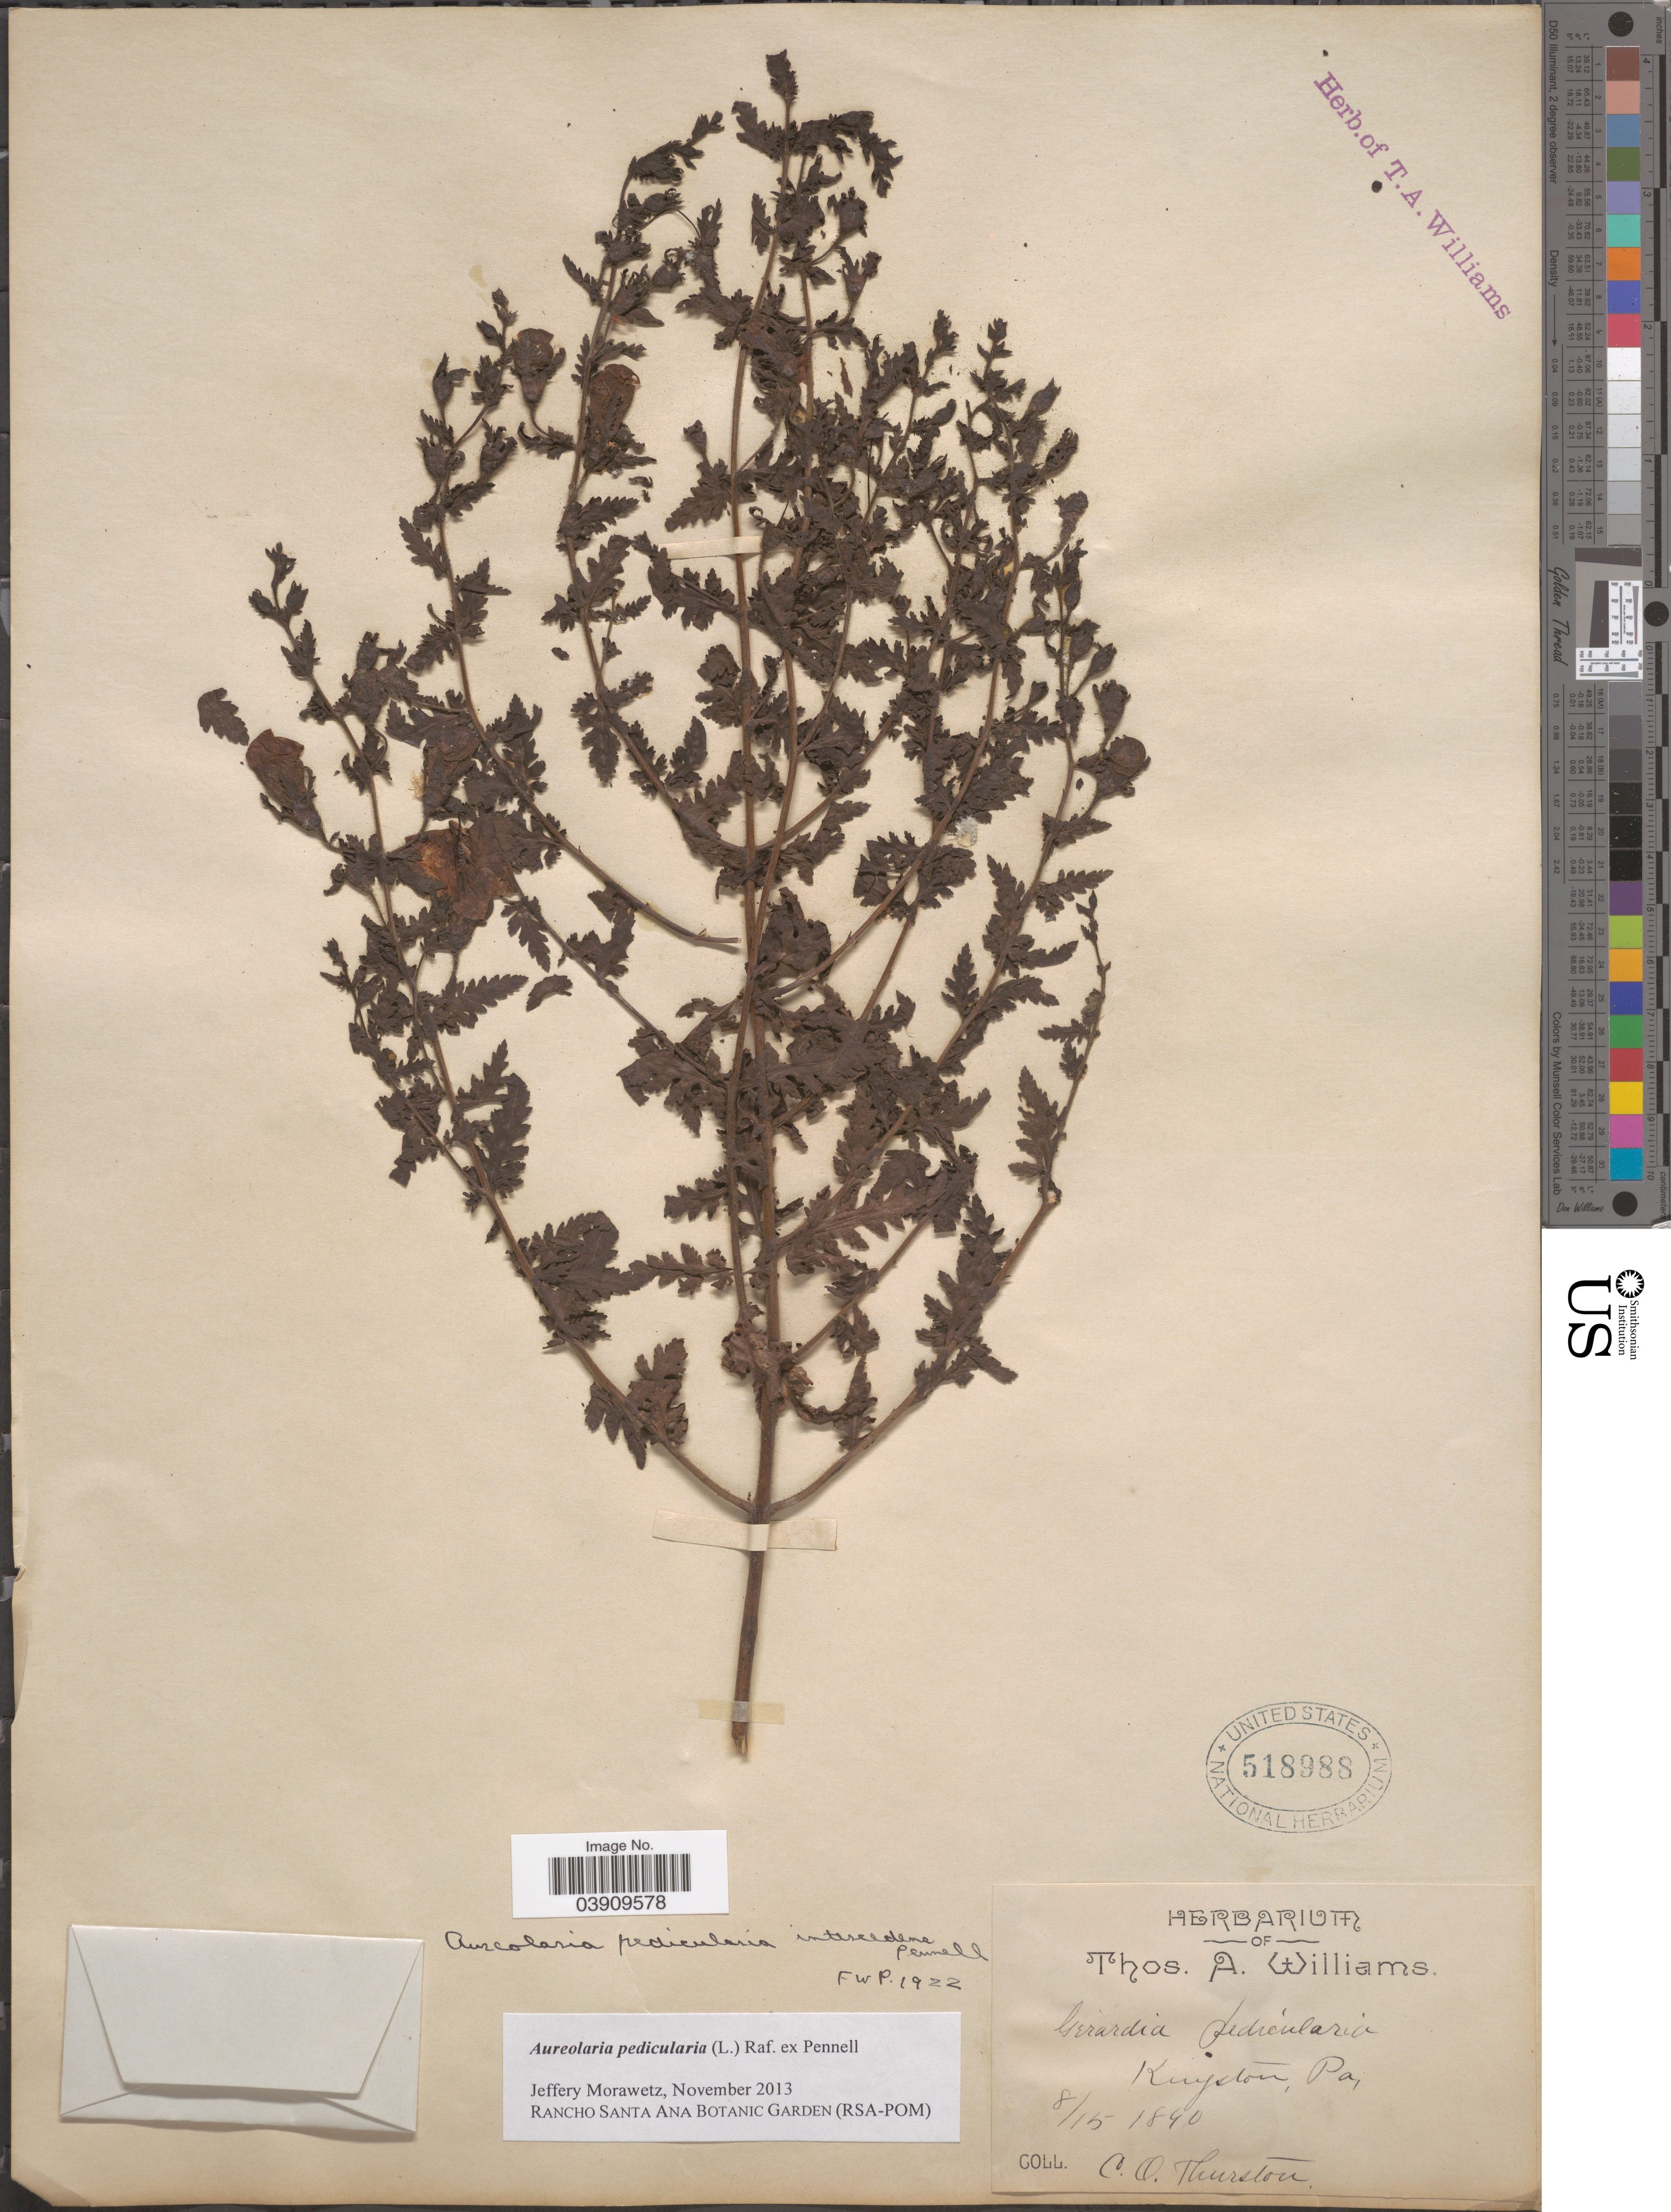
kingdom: Plantae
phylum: Tracheophyta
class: Magnoliopsida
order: Lamiales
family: Orobanchaceae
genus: Aureolaria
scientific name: Aureolaria pedicularia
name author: (L.) Raf. ex Farw.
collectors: C. Thurston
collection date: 1890-08-15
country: United States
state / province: Pennsylvania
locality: Kingston.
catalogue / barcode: US 518988